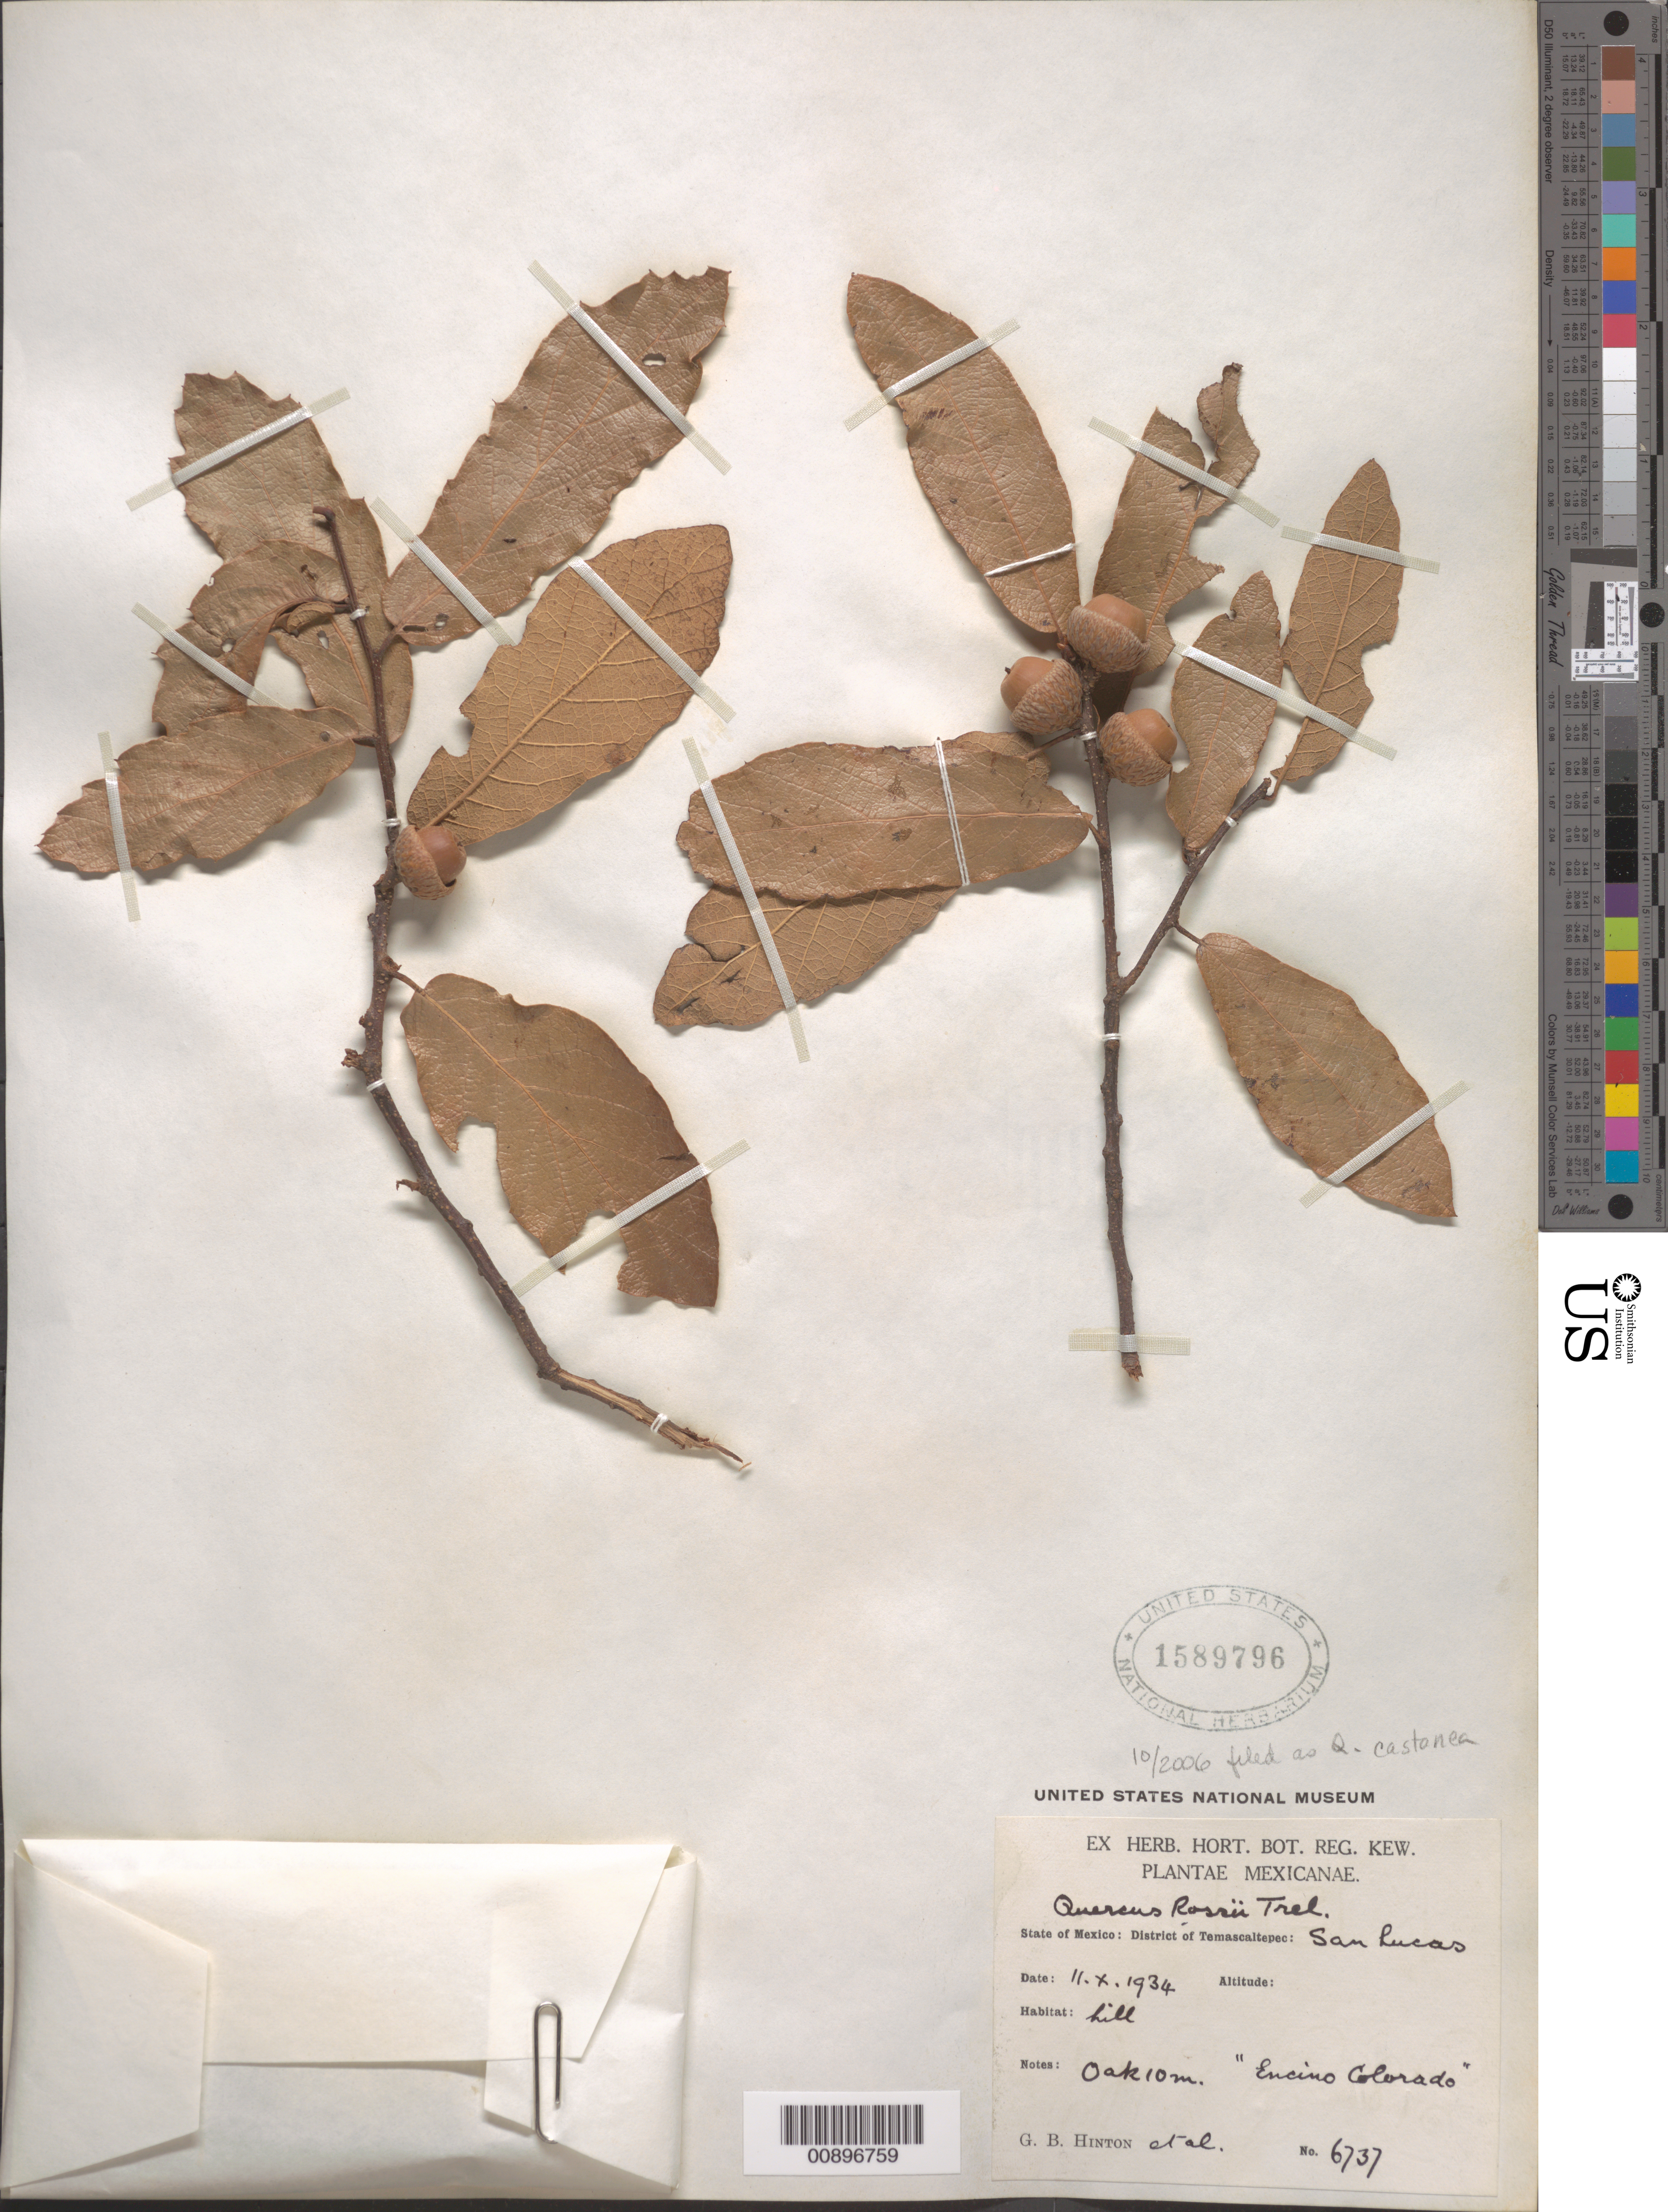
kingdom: Plantae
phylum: Tracheophyta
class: Magnoliopsida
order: Fagales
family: Fagaceae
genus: Quercus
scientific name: Quercus castanea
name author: Née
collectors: G. B. Hinton & et al.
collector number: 6737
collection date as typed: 11 Oct 1934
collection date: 1934-10-11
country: Mexico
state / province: México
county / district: Temascaltepec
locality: State of México: District of Temascaltepec: San Lucas.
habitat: Hill.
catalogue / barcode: US 1589796